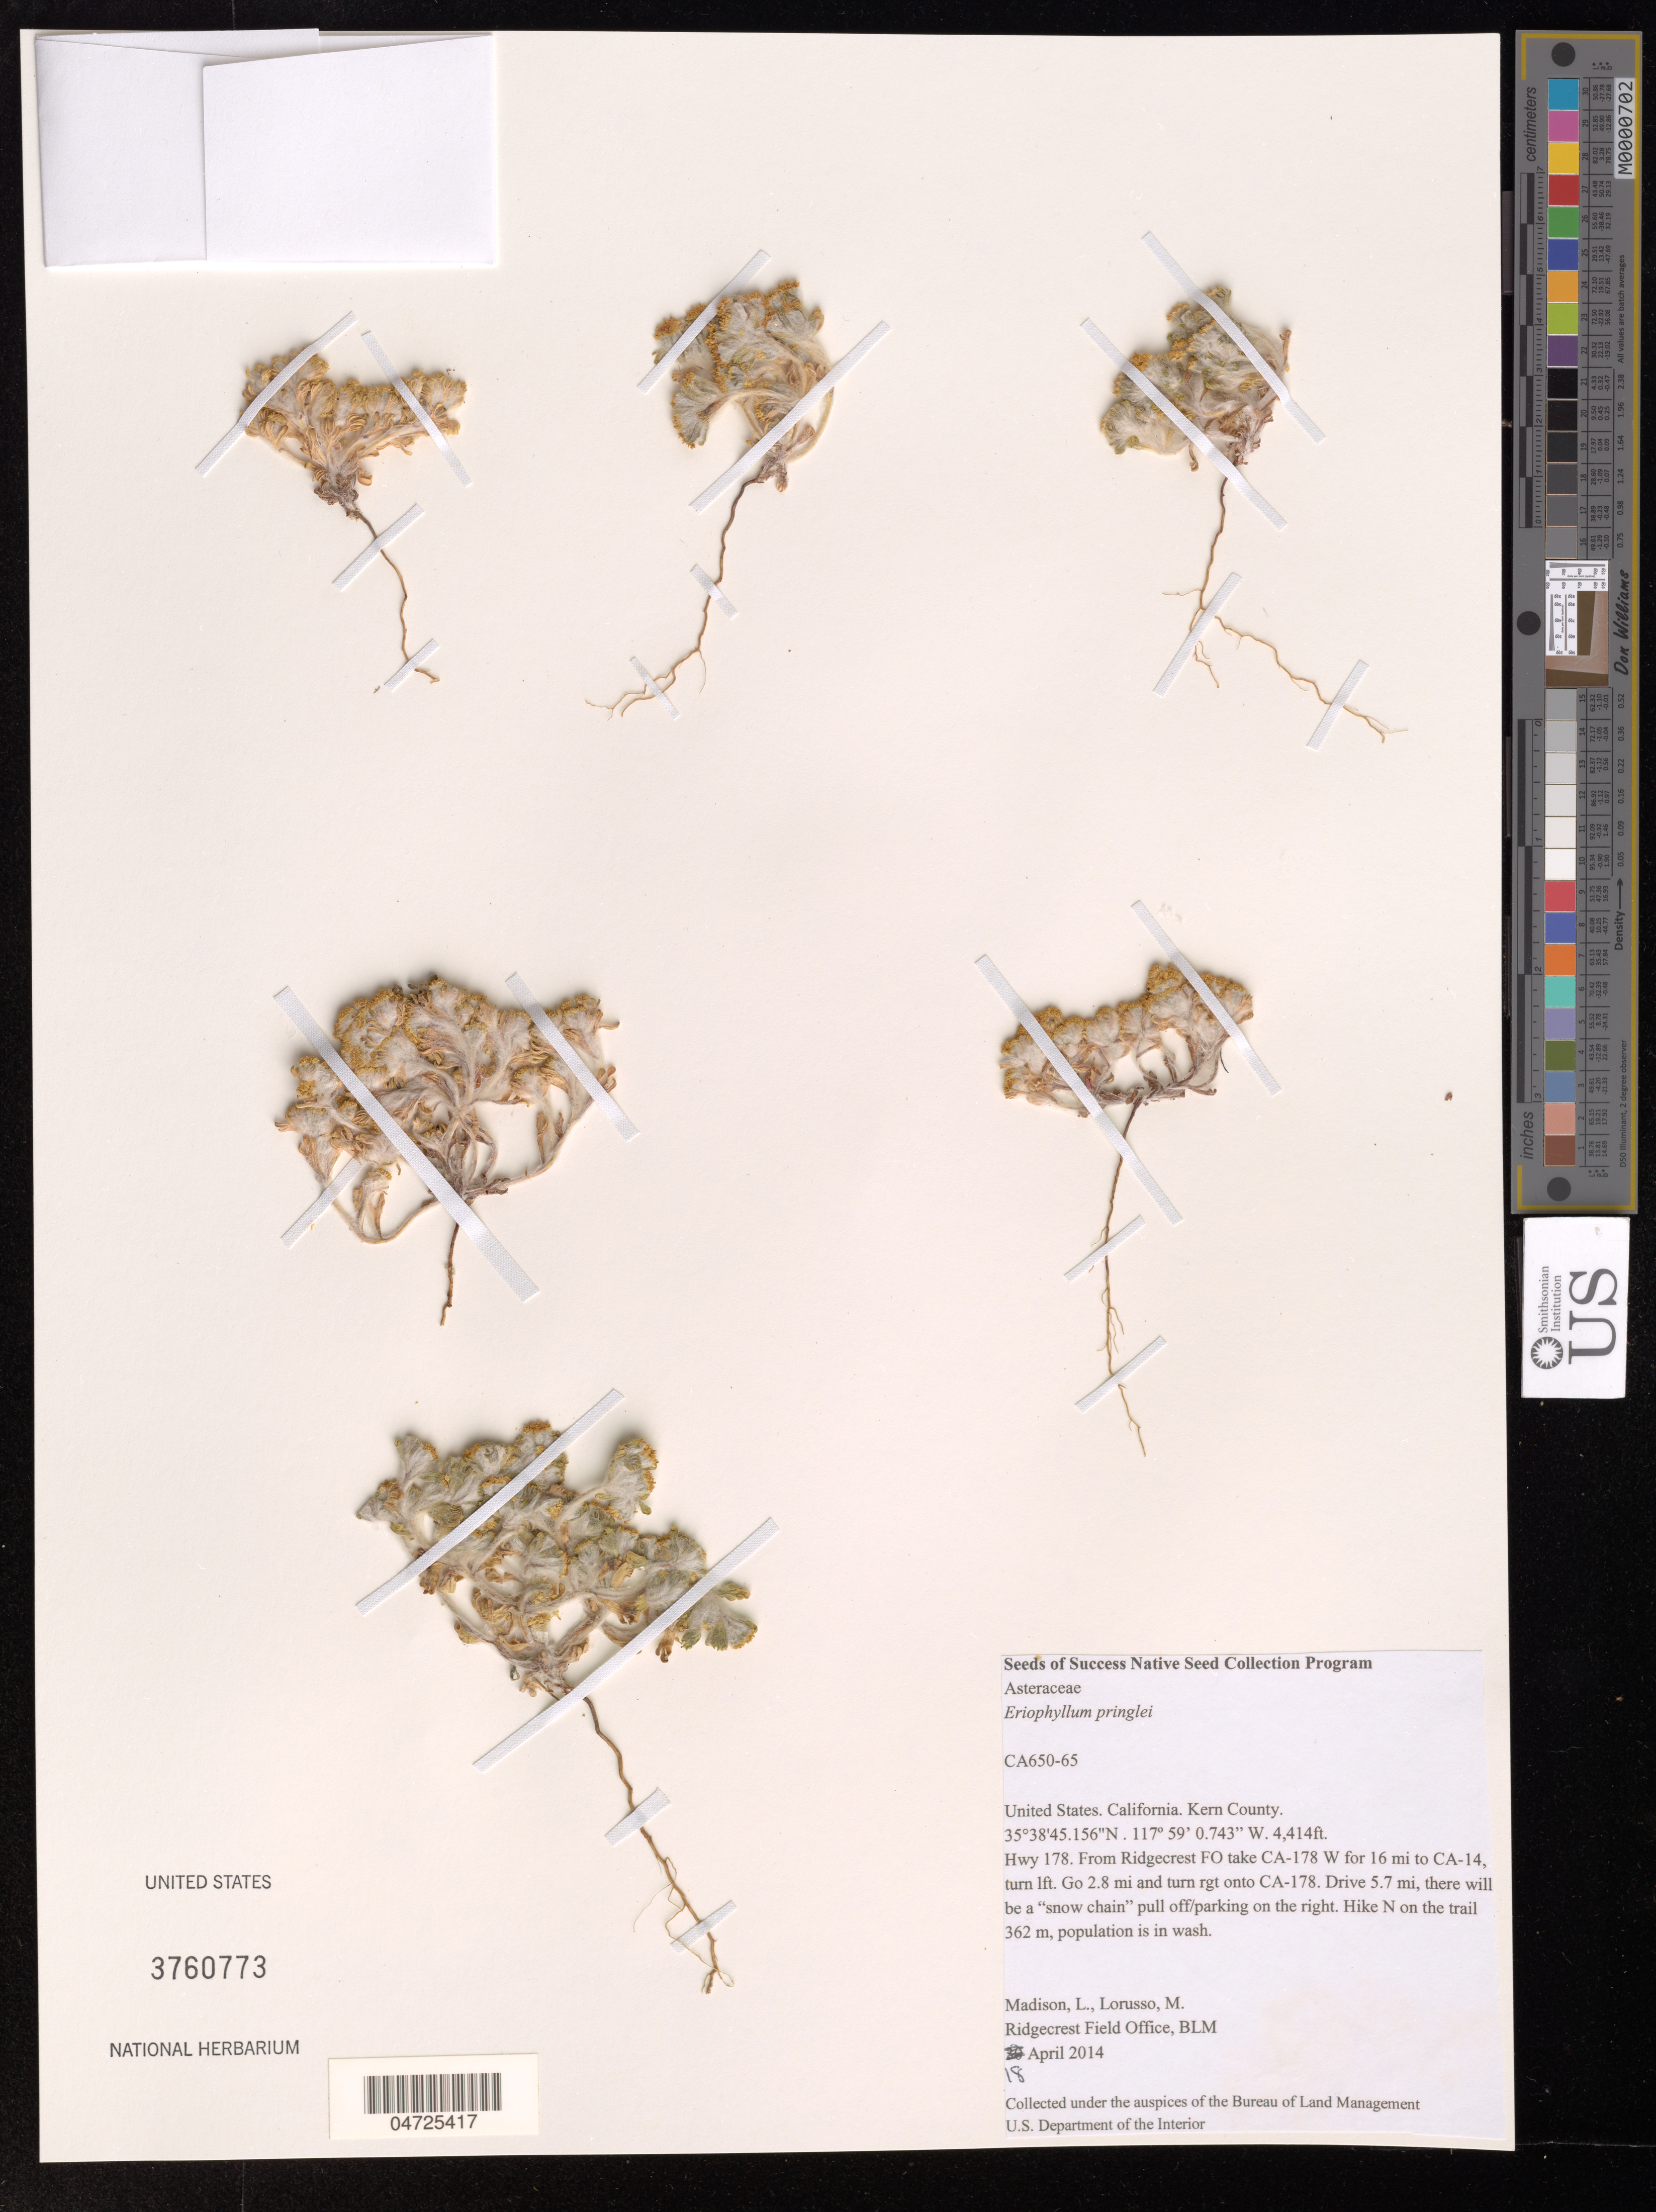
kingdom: Plantae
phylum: Tracheophyta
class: Magnoliopsida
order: Asterales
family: Asteraceae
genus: Eriophyllum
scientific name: Eriophyllum pringlei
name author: A. Gray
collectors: L. Madison & M. Lorusso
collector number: CA650-65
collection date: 2014-04-18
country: United States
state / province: California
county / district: Kern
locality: Kern County. Hwy 178. From Ridgecrest FO take CA-178 W for 16 mi to CA-14, turn lft. Go 2.8 mi and turn rgt onto CA-178. Drive 5.7 mi, there will be a "snow chain" pull off/parking on the right. Hike N on the trail 362 m.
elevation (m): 1345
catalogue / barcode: US 3760773